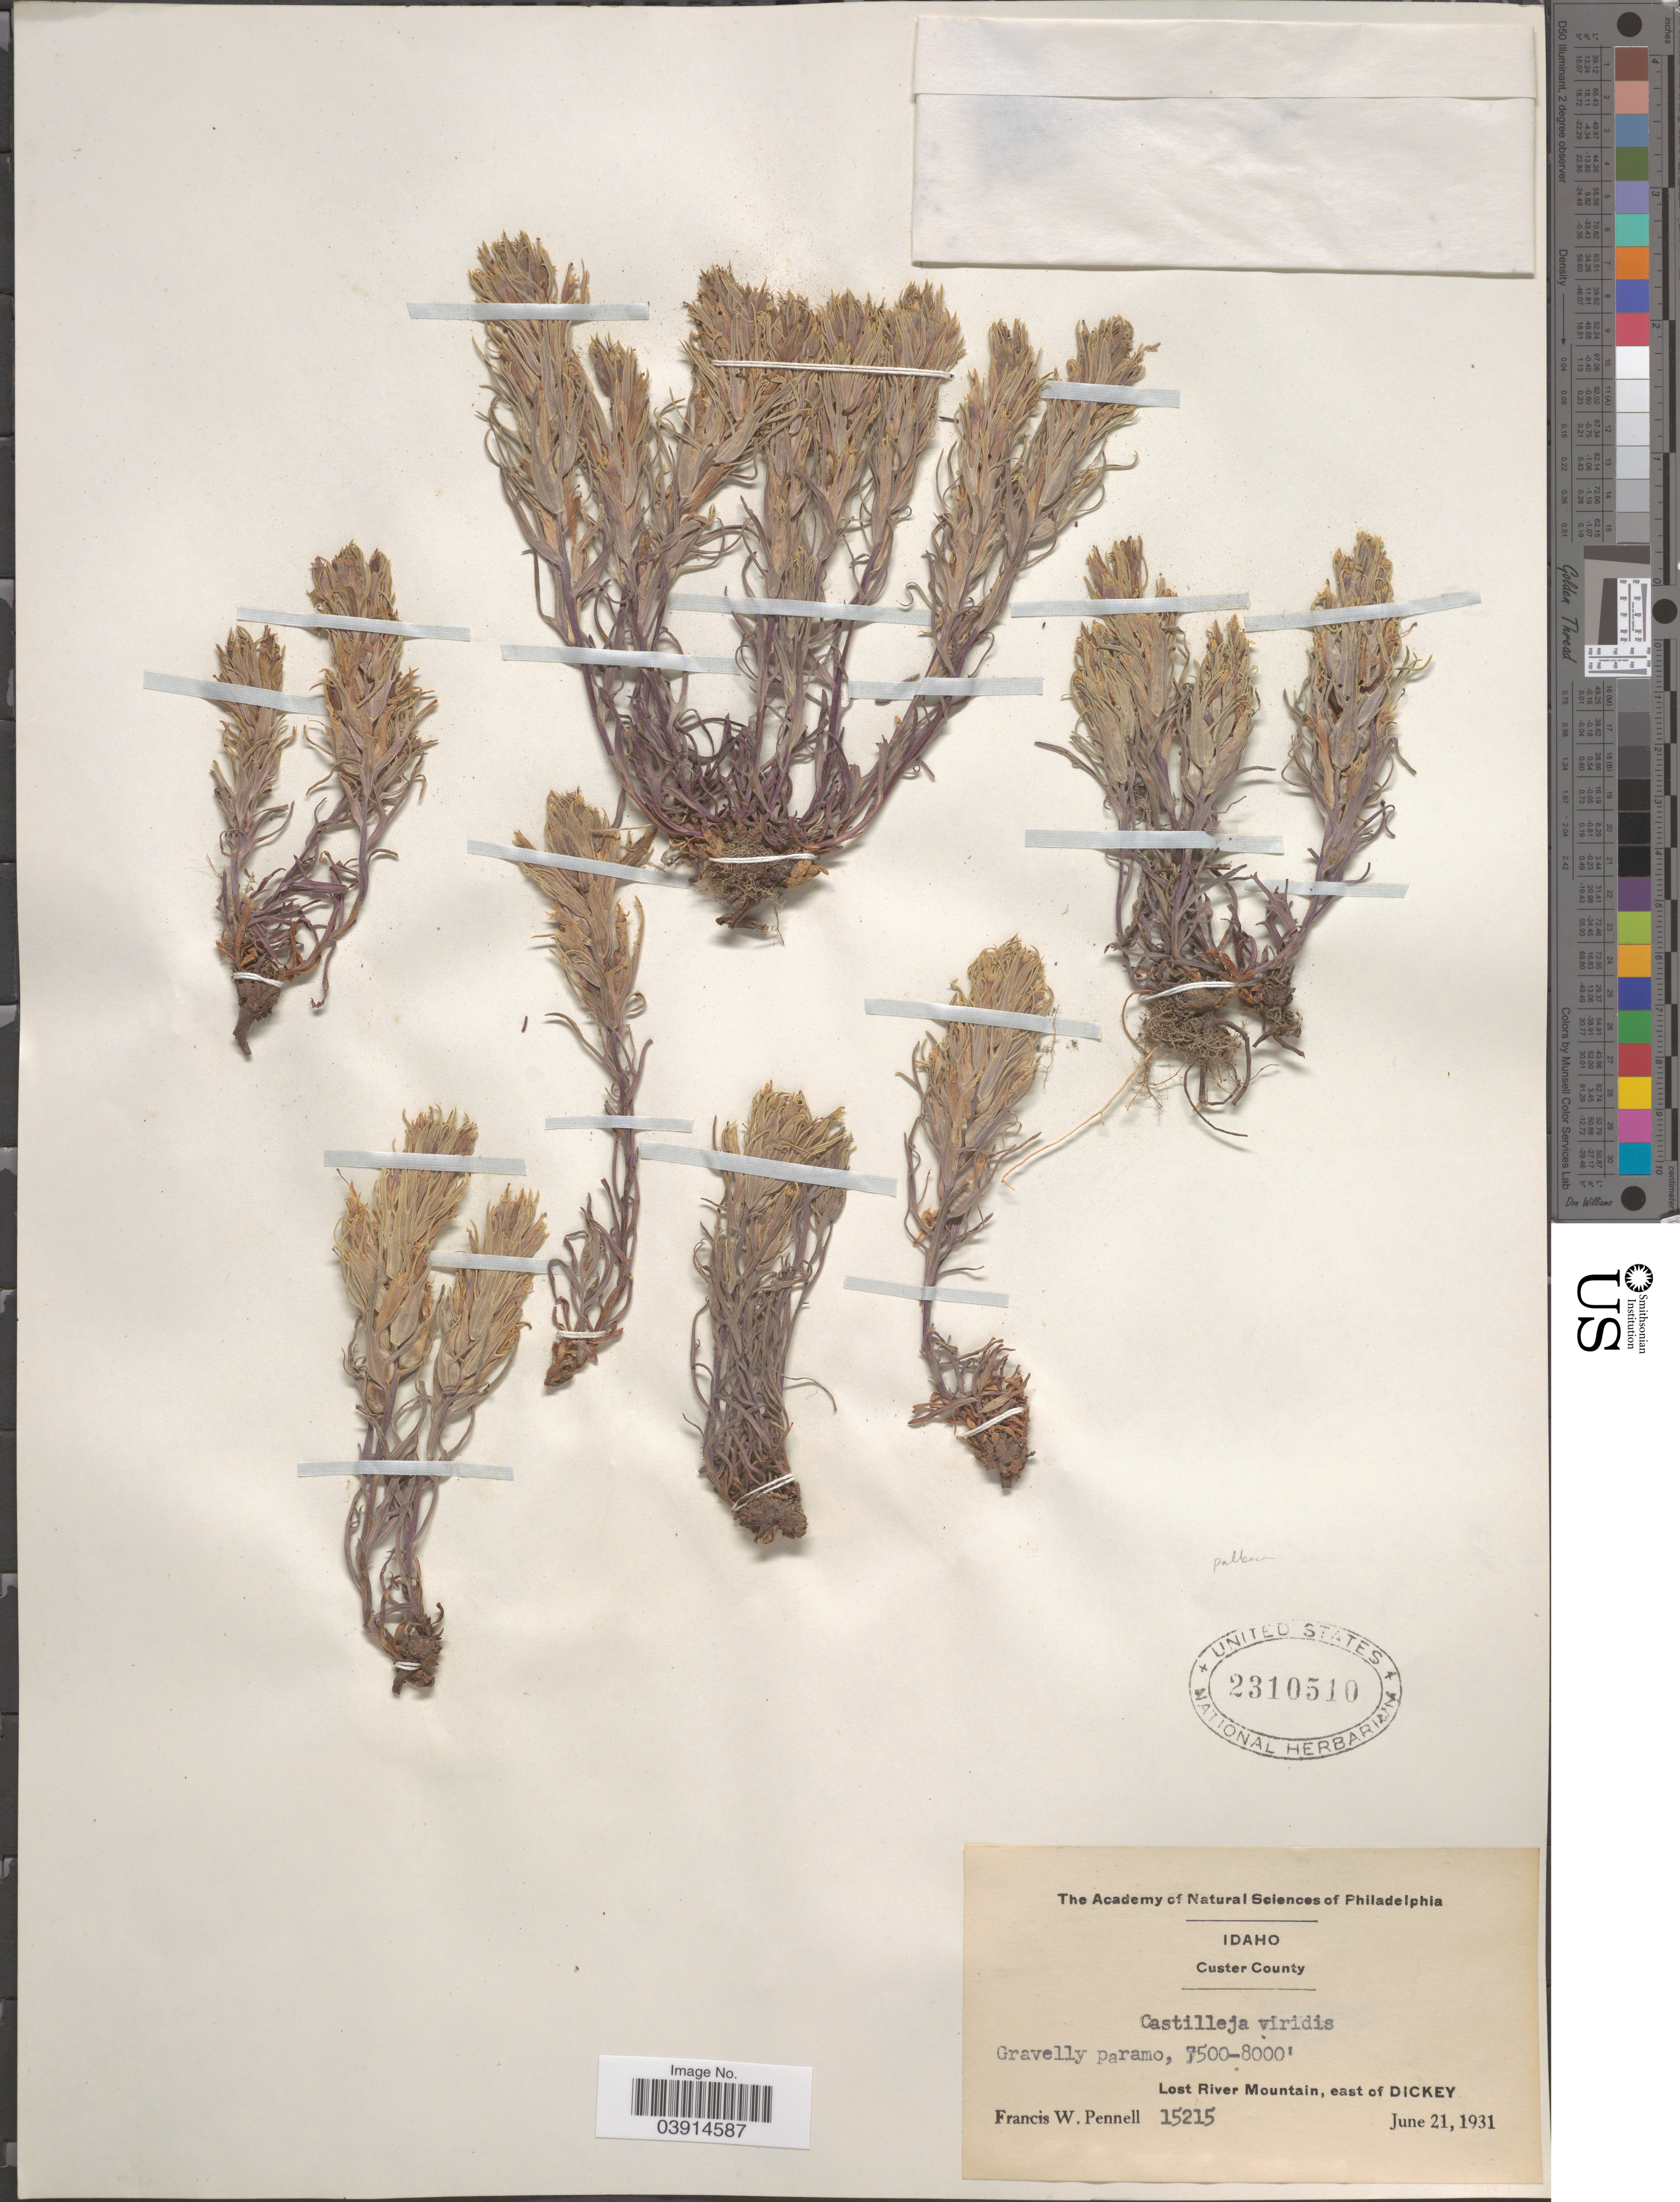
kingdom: Plantae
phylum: Tracheophyta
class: Magnoliopsida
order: Lamiales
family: Orobanchaceae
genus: Castilleja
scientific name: Castilleja sp.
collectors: F. W. Pennell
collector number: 15215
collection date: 1931-06-21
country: United States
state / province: Idaho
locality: Custer County. Lost River Mountain, east of Dickey.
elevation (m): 2286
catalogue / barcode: US 2310510